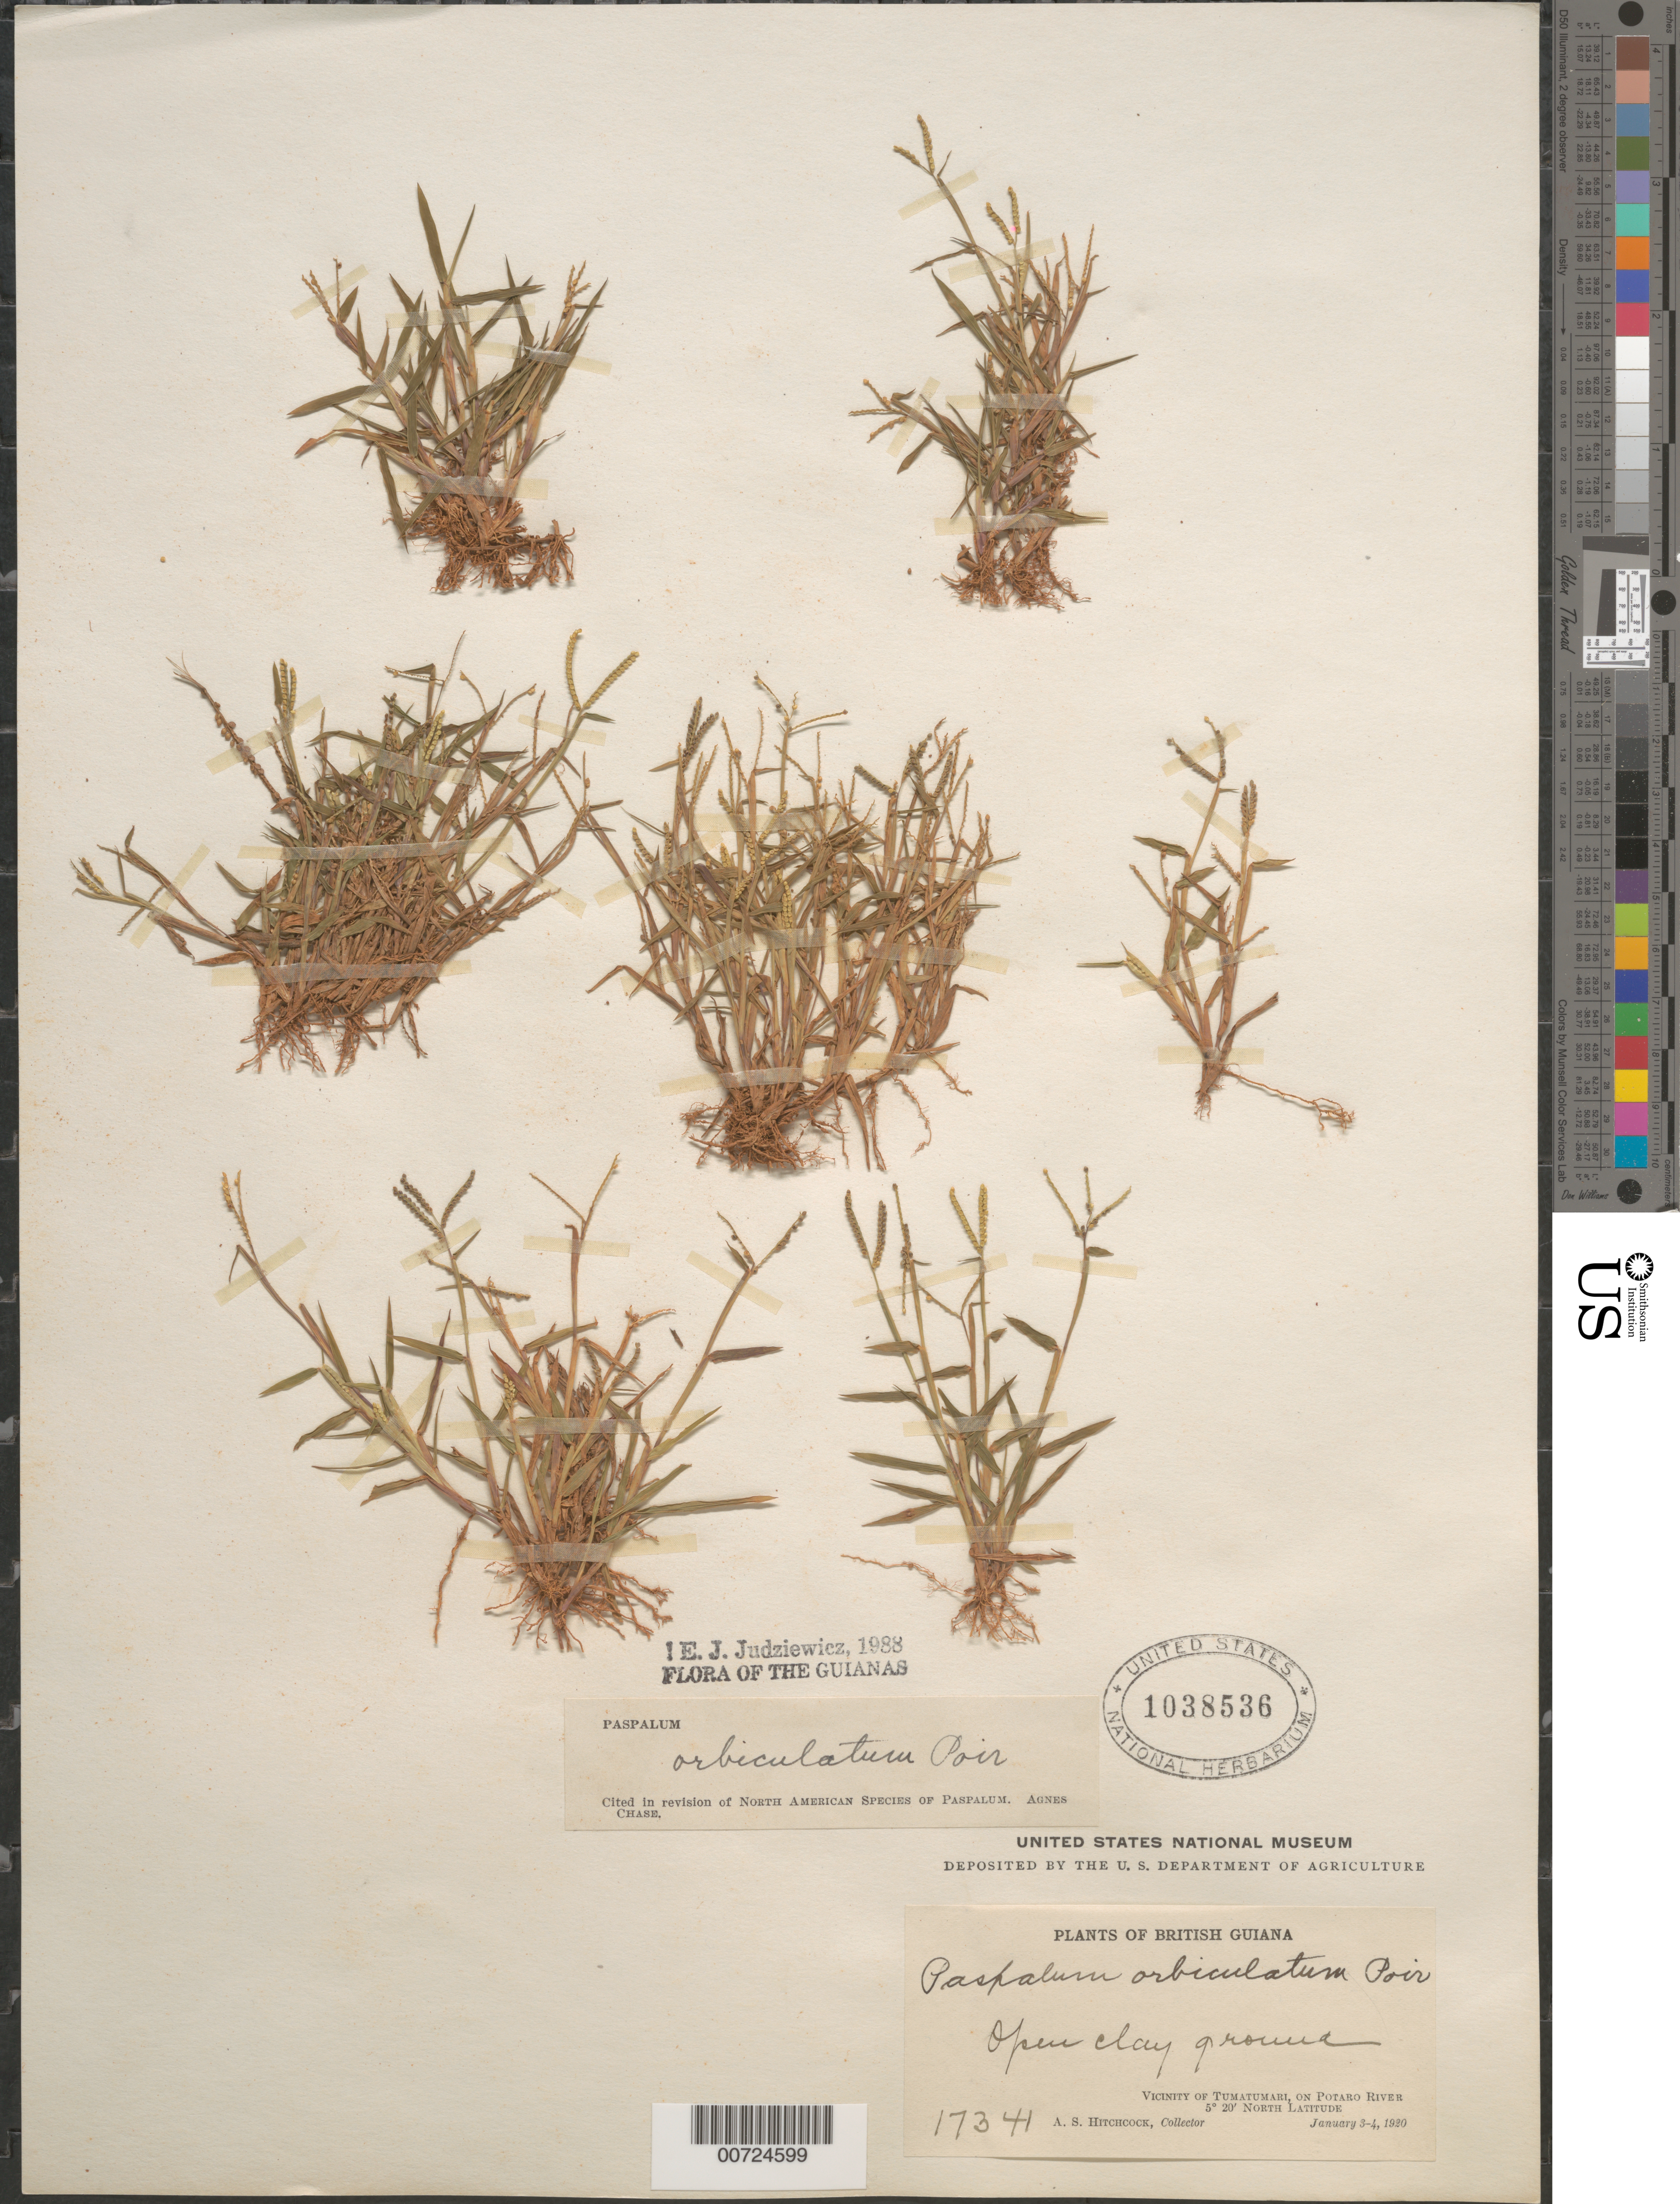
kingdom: Plantae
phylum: Tracheophyta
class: Liliopsida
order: Poales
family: Poaceae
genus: Paspalum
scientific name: Paspalum orbiculatum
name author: Poir.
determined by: Judziewicz, E. J.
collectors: A. S. Hitchcock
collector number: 17341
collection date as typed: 3-Jan-20 to 5-Jan-20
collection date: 1920-01-03/1920-01-05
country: Guyana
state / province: Potaro-Siparuni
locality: Tumatumari Village, Potaro R.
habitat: Open clay ground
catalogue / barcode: US 1038536